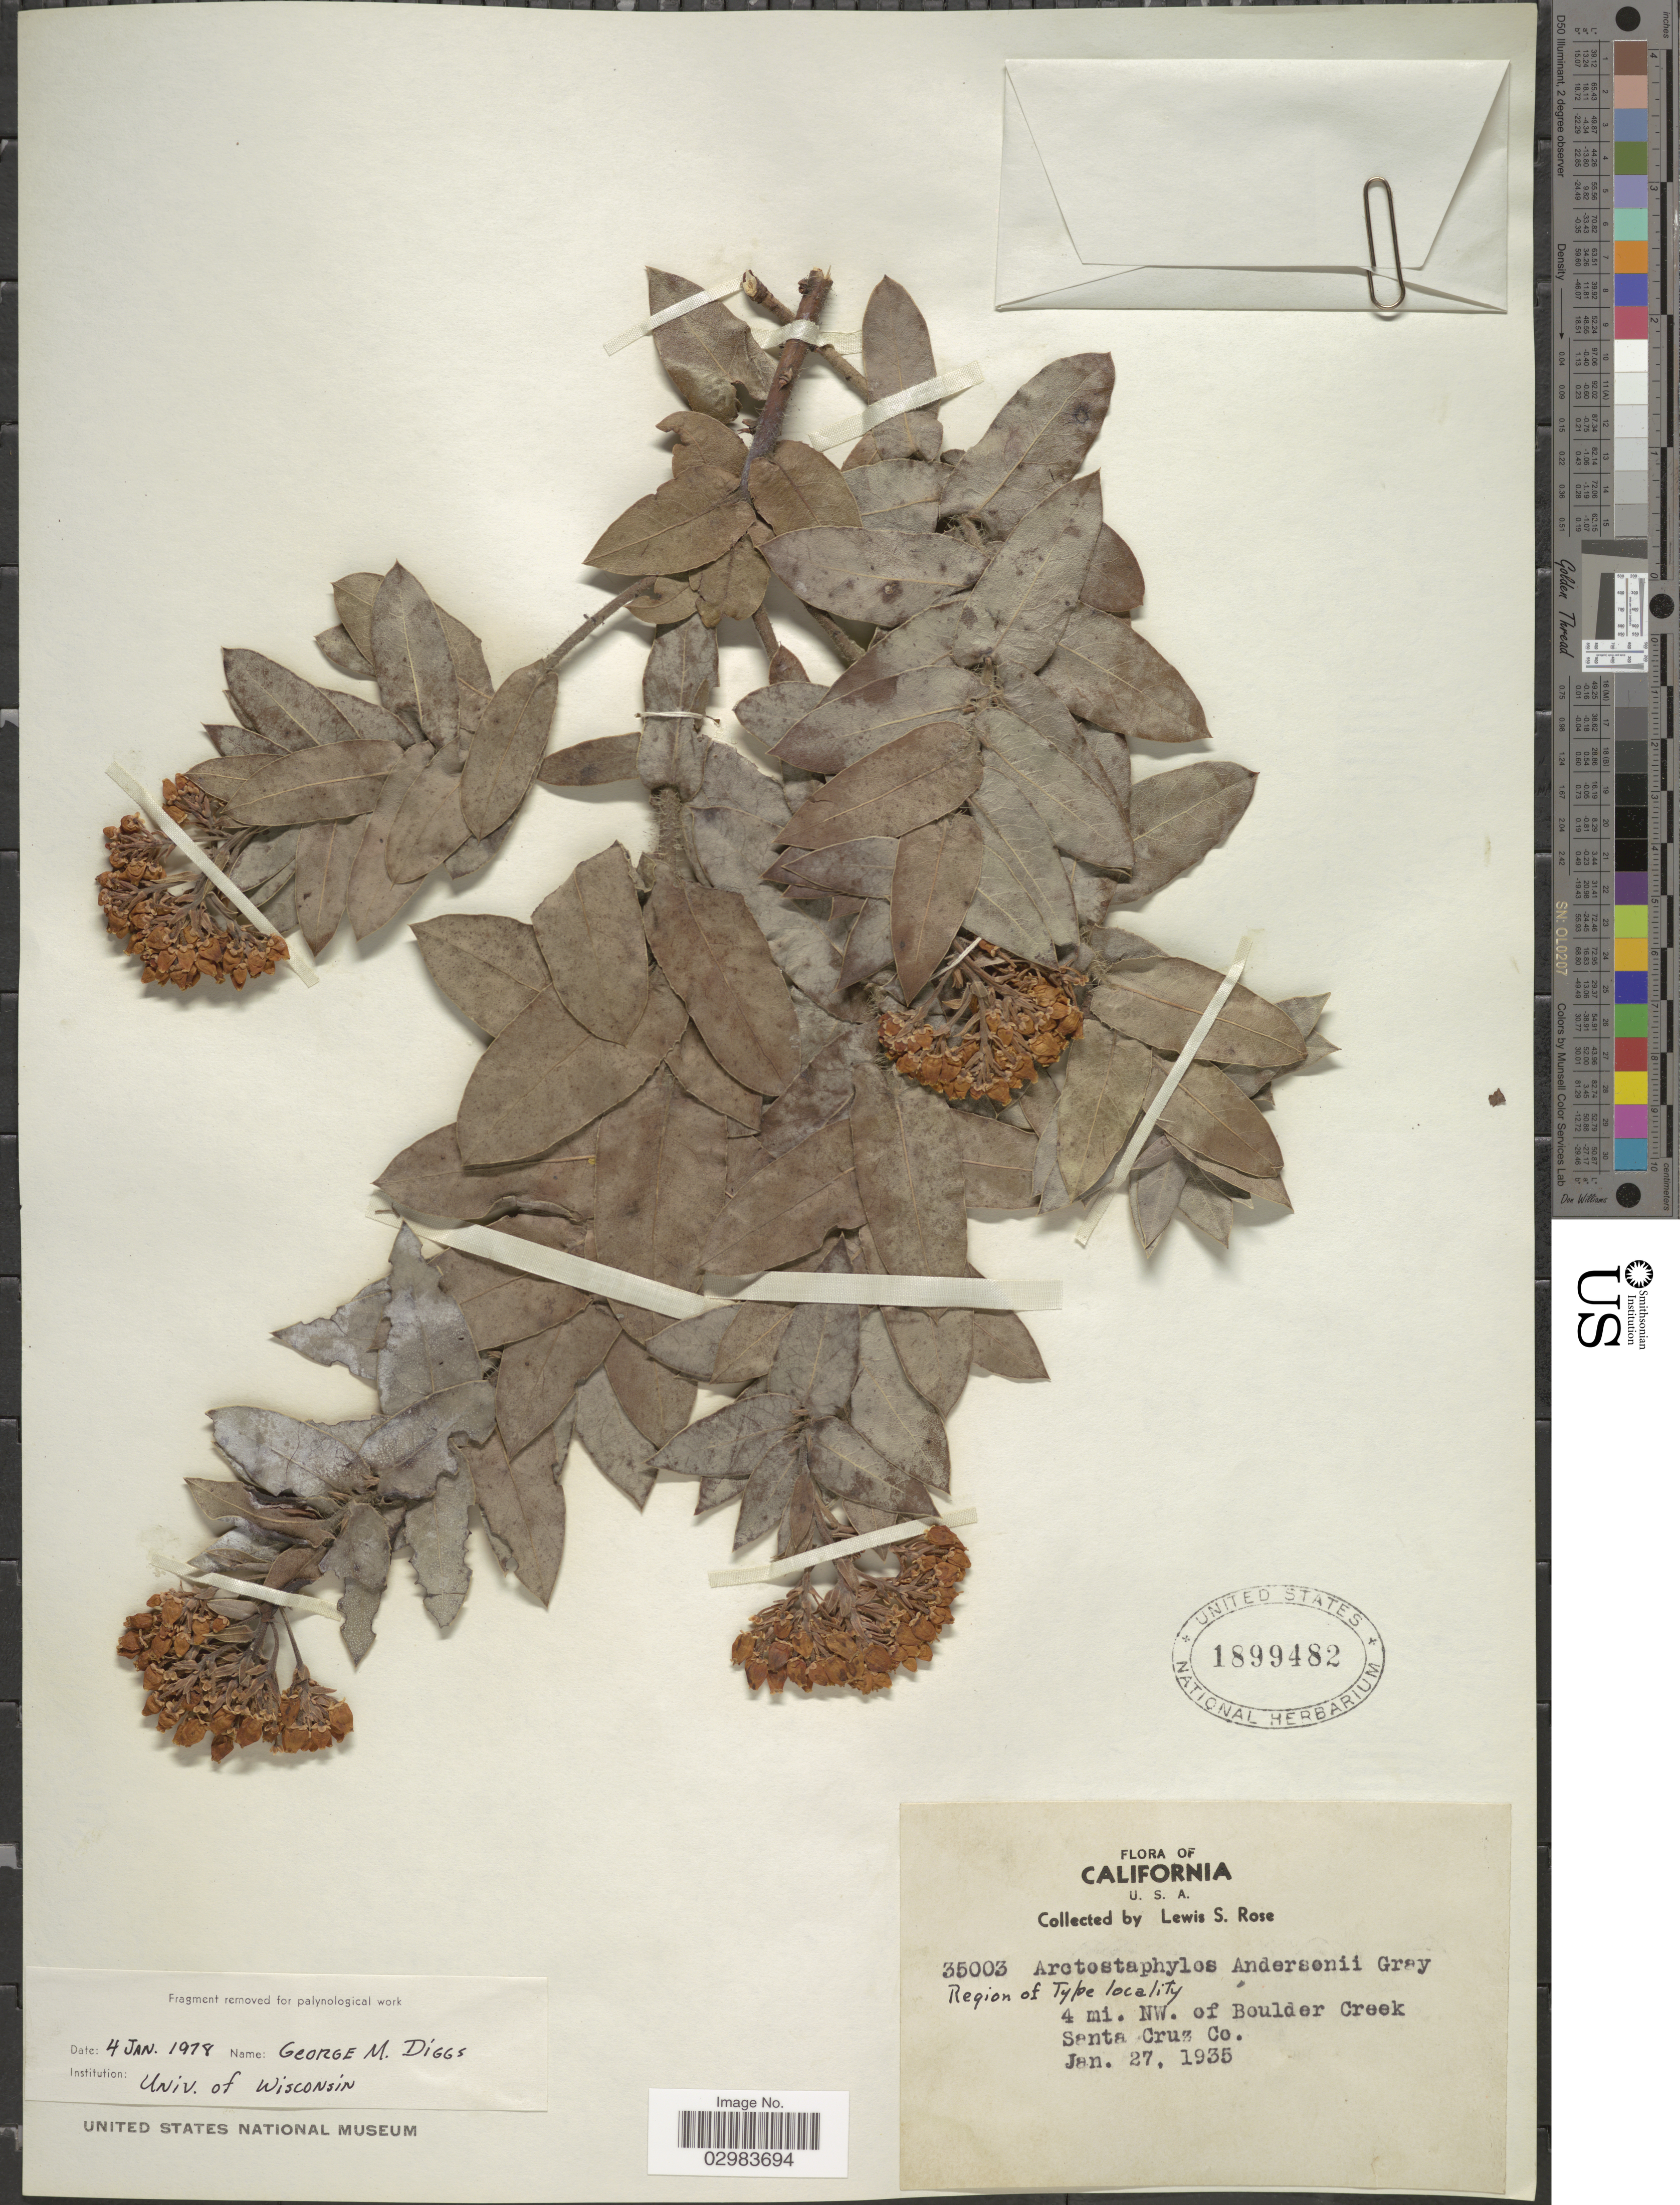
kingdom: Plantae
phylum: Tracheophyta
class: Magnoliopsida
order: Ericales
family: Ericaceae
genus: Arctostaphylos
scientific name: Arctostaphylos andersonii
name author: A. Gray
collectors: L. S. Rose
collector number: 35003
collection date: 1935-01-27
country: United States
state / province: California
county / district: Santa Cruz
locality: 4 mi. NW. of Boulder Creek Santa Cruz Co.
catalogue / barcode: US 1899482